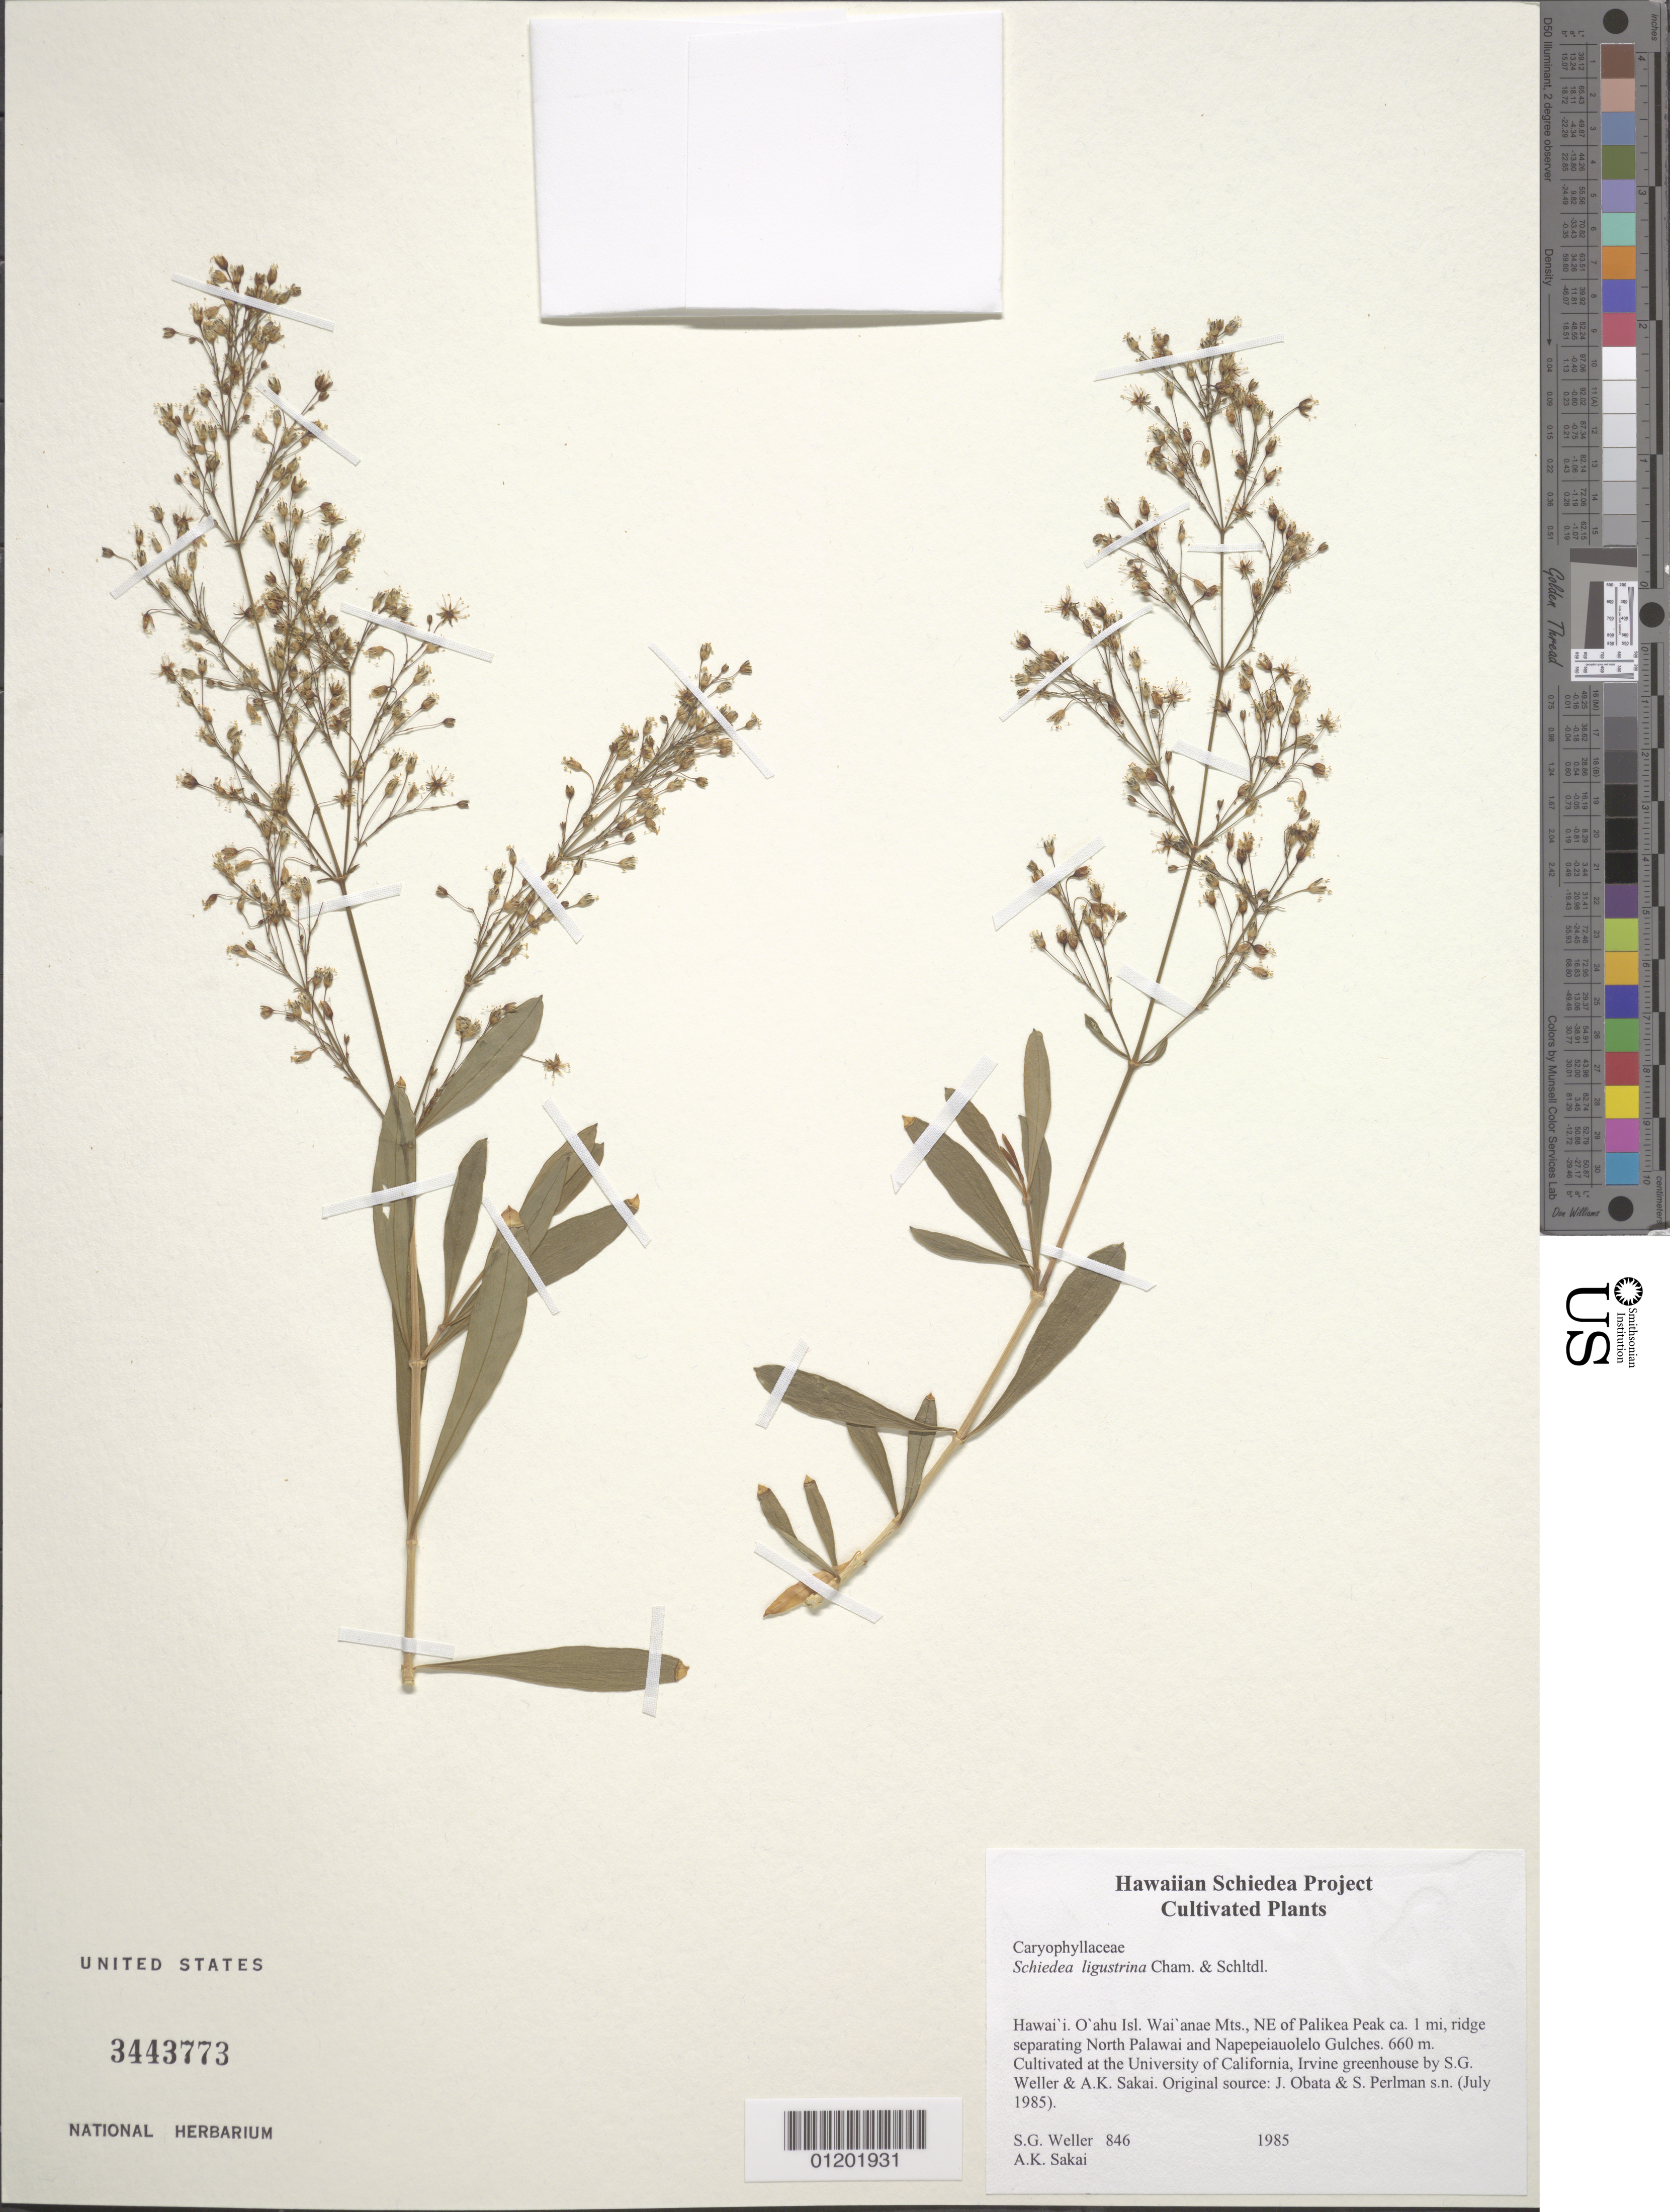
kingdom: Plantae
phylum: Tracheophyta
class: Magnoliopsida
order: Caryophyllales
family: Caryophyllaceae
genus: Schiedea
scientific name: Schiedea ligustrina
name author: Cham. & Schltdl.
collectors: S. G. Weller & A. Sakai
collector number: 846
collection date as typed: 1985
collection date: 1985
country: United States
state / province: California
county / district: Orange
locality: University of California, Irvine greenhouse.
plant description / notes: Cultivated at the University of California, Irvine greenhouse by S.G. Weller & A.K. Sakai. Original source: from cuttings collected by J. Obata and S. Perlman s.n. in July 1985, O'ahu, Wai'anae Mts., NE of Palikea Peak ca. 1 mi, ridge separating North Palawai and Napepeiauolelo Gulches, 660 m.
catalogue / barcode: US 3443773